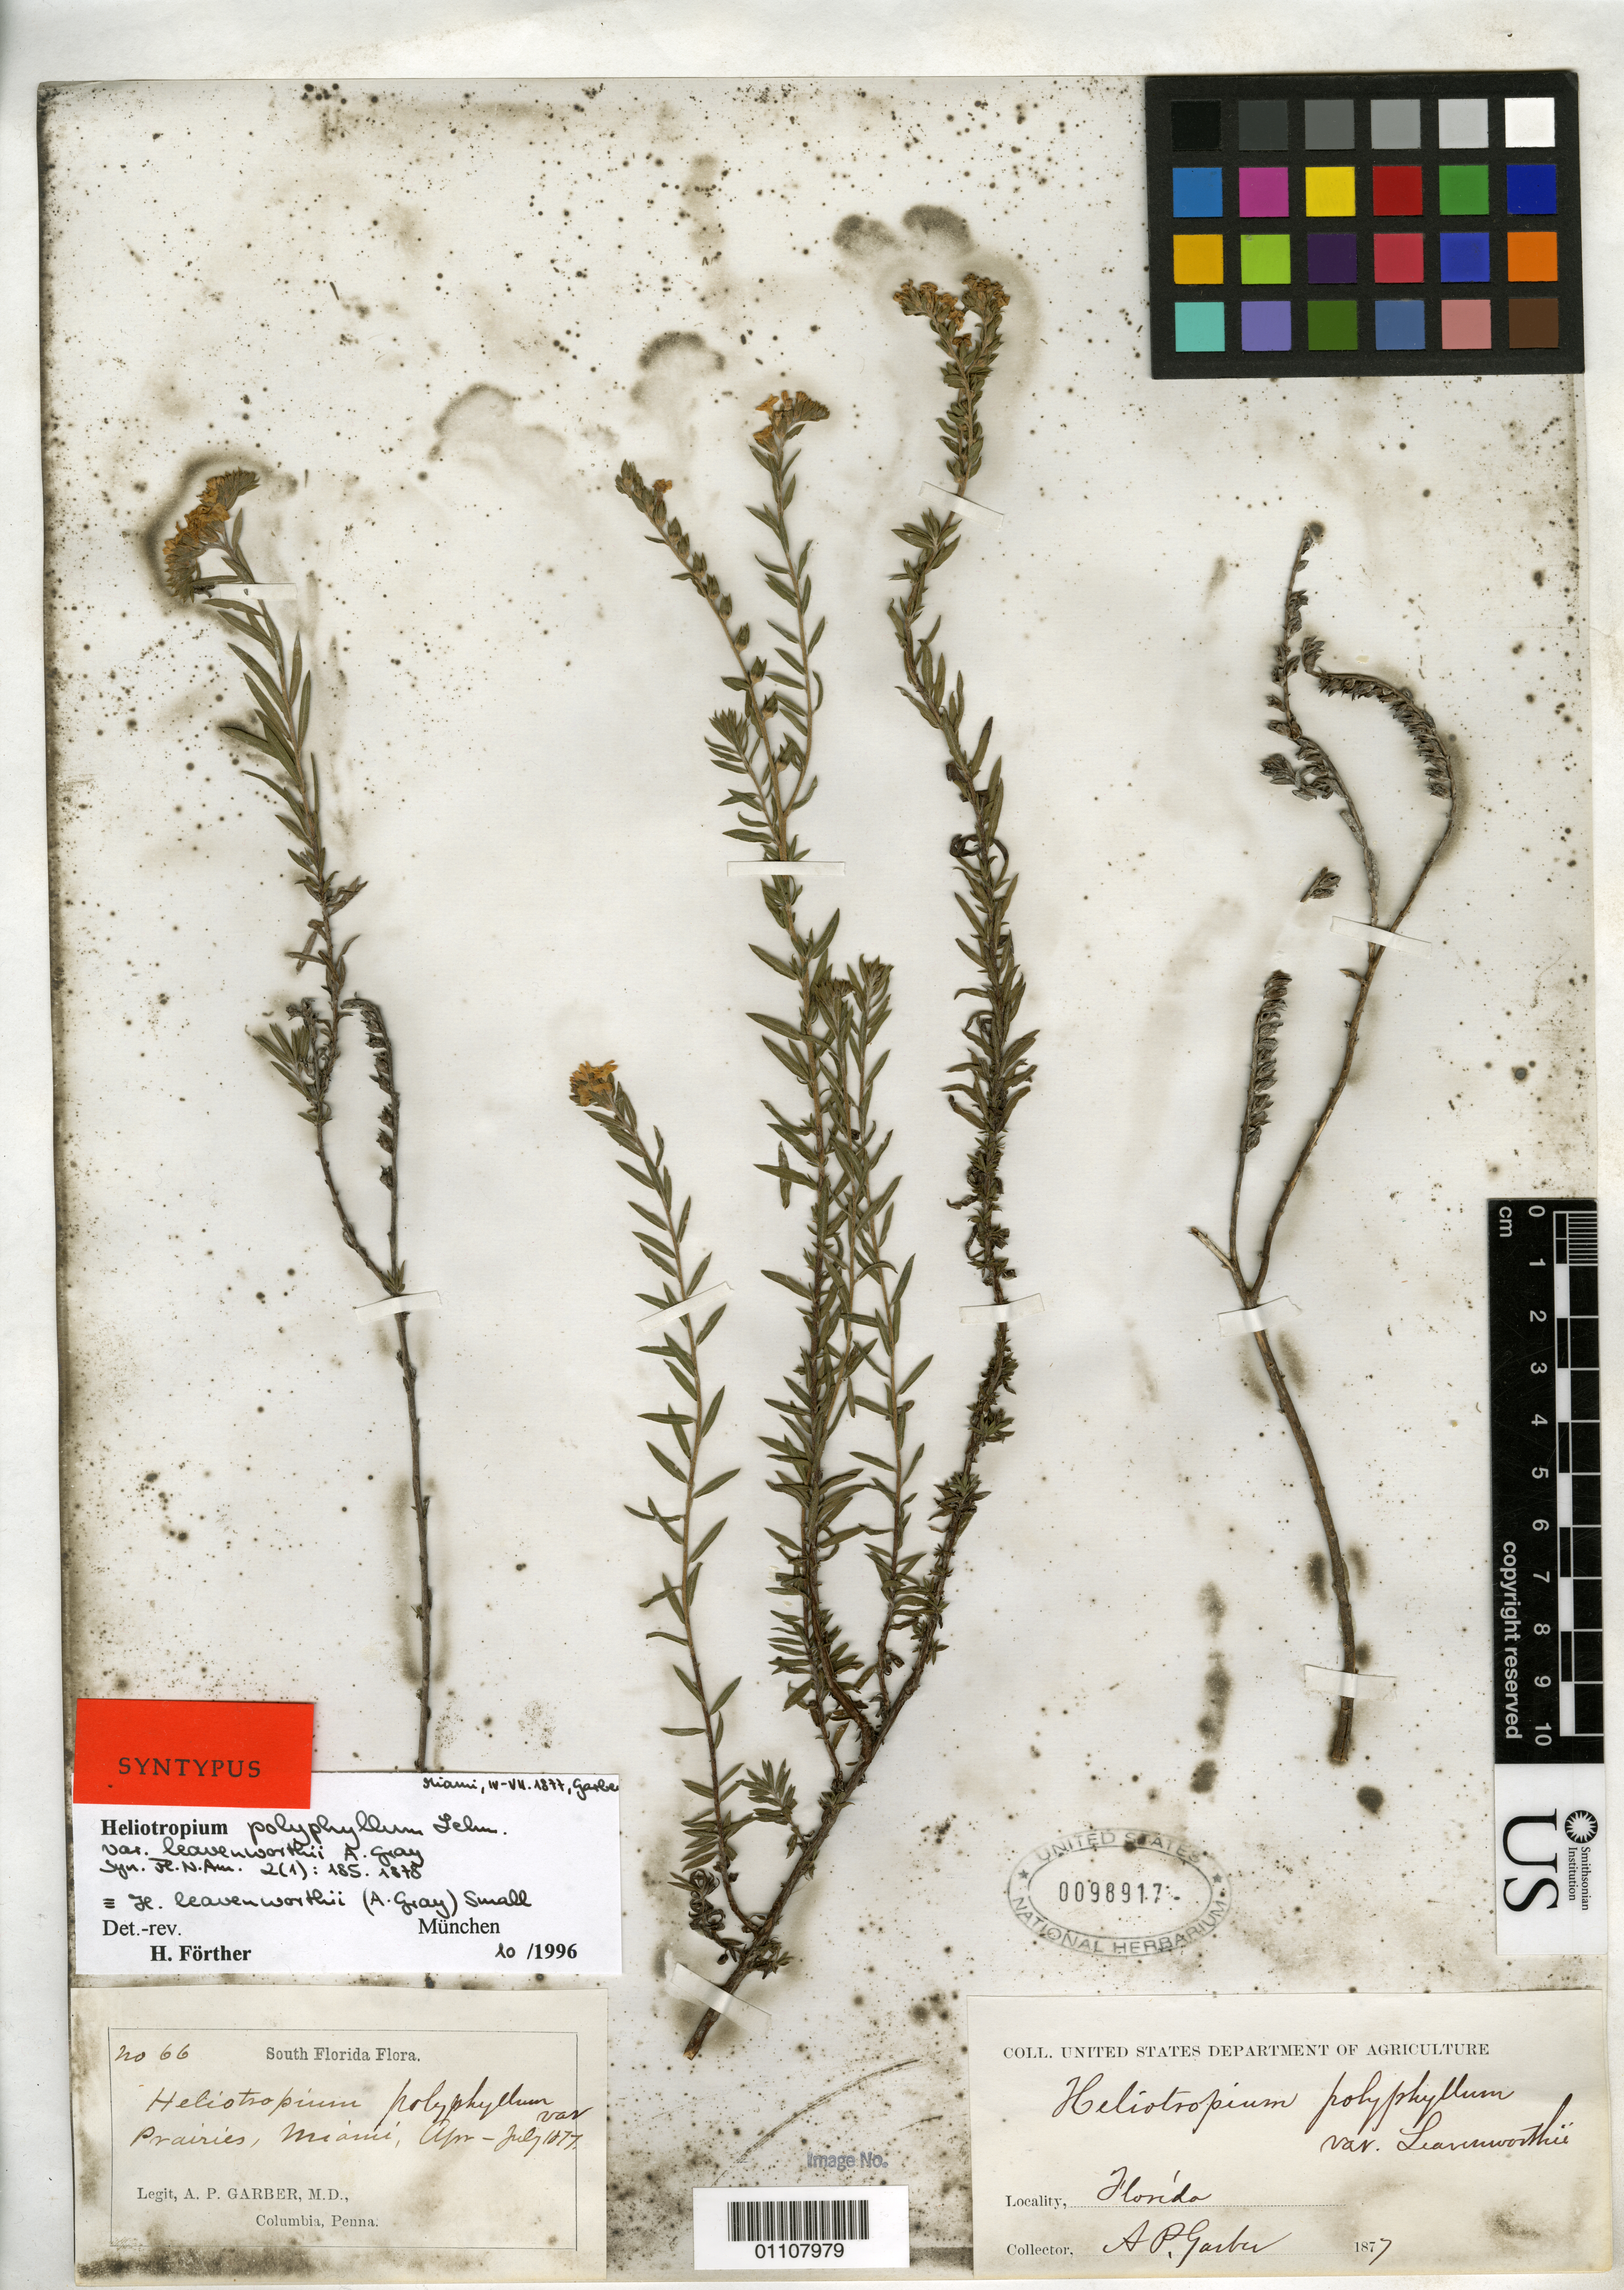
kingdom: Plantae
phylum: Tracheophyta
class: Magnoliopsida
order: Boraginales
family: Heliotropiaceae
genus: Heliotropium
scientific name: Heliotropium polyphyllum var. leavenworthii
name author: A. Gray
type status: Syntype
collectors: A. P. Garber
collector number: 66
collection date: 1877-04/1877-07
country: United States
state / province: Florida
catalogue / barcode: US 98917